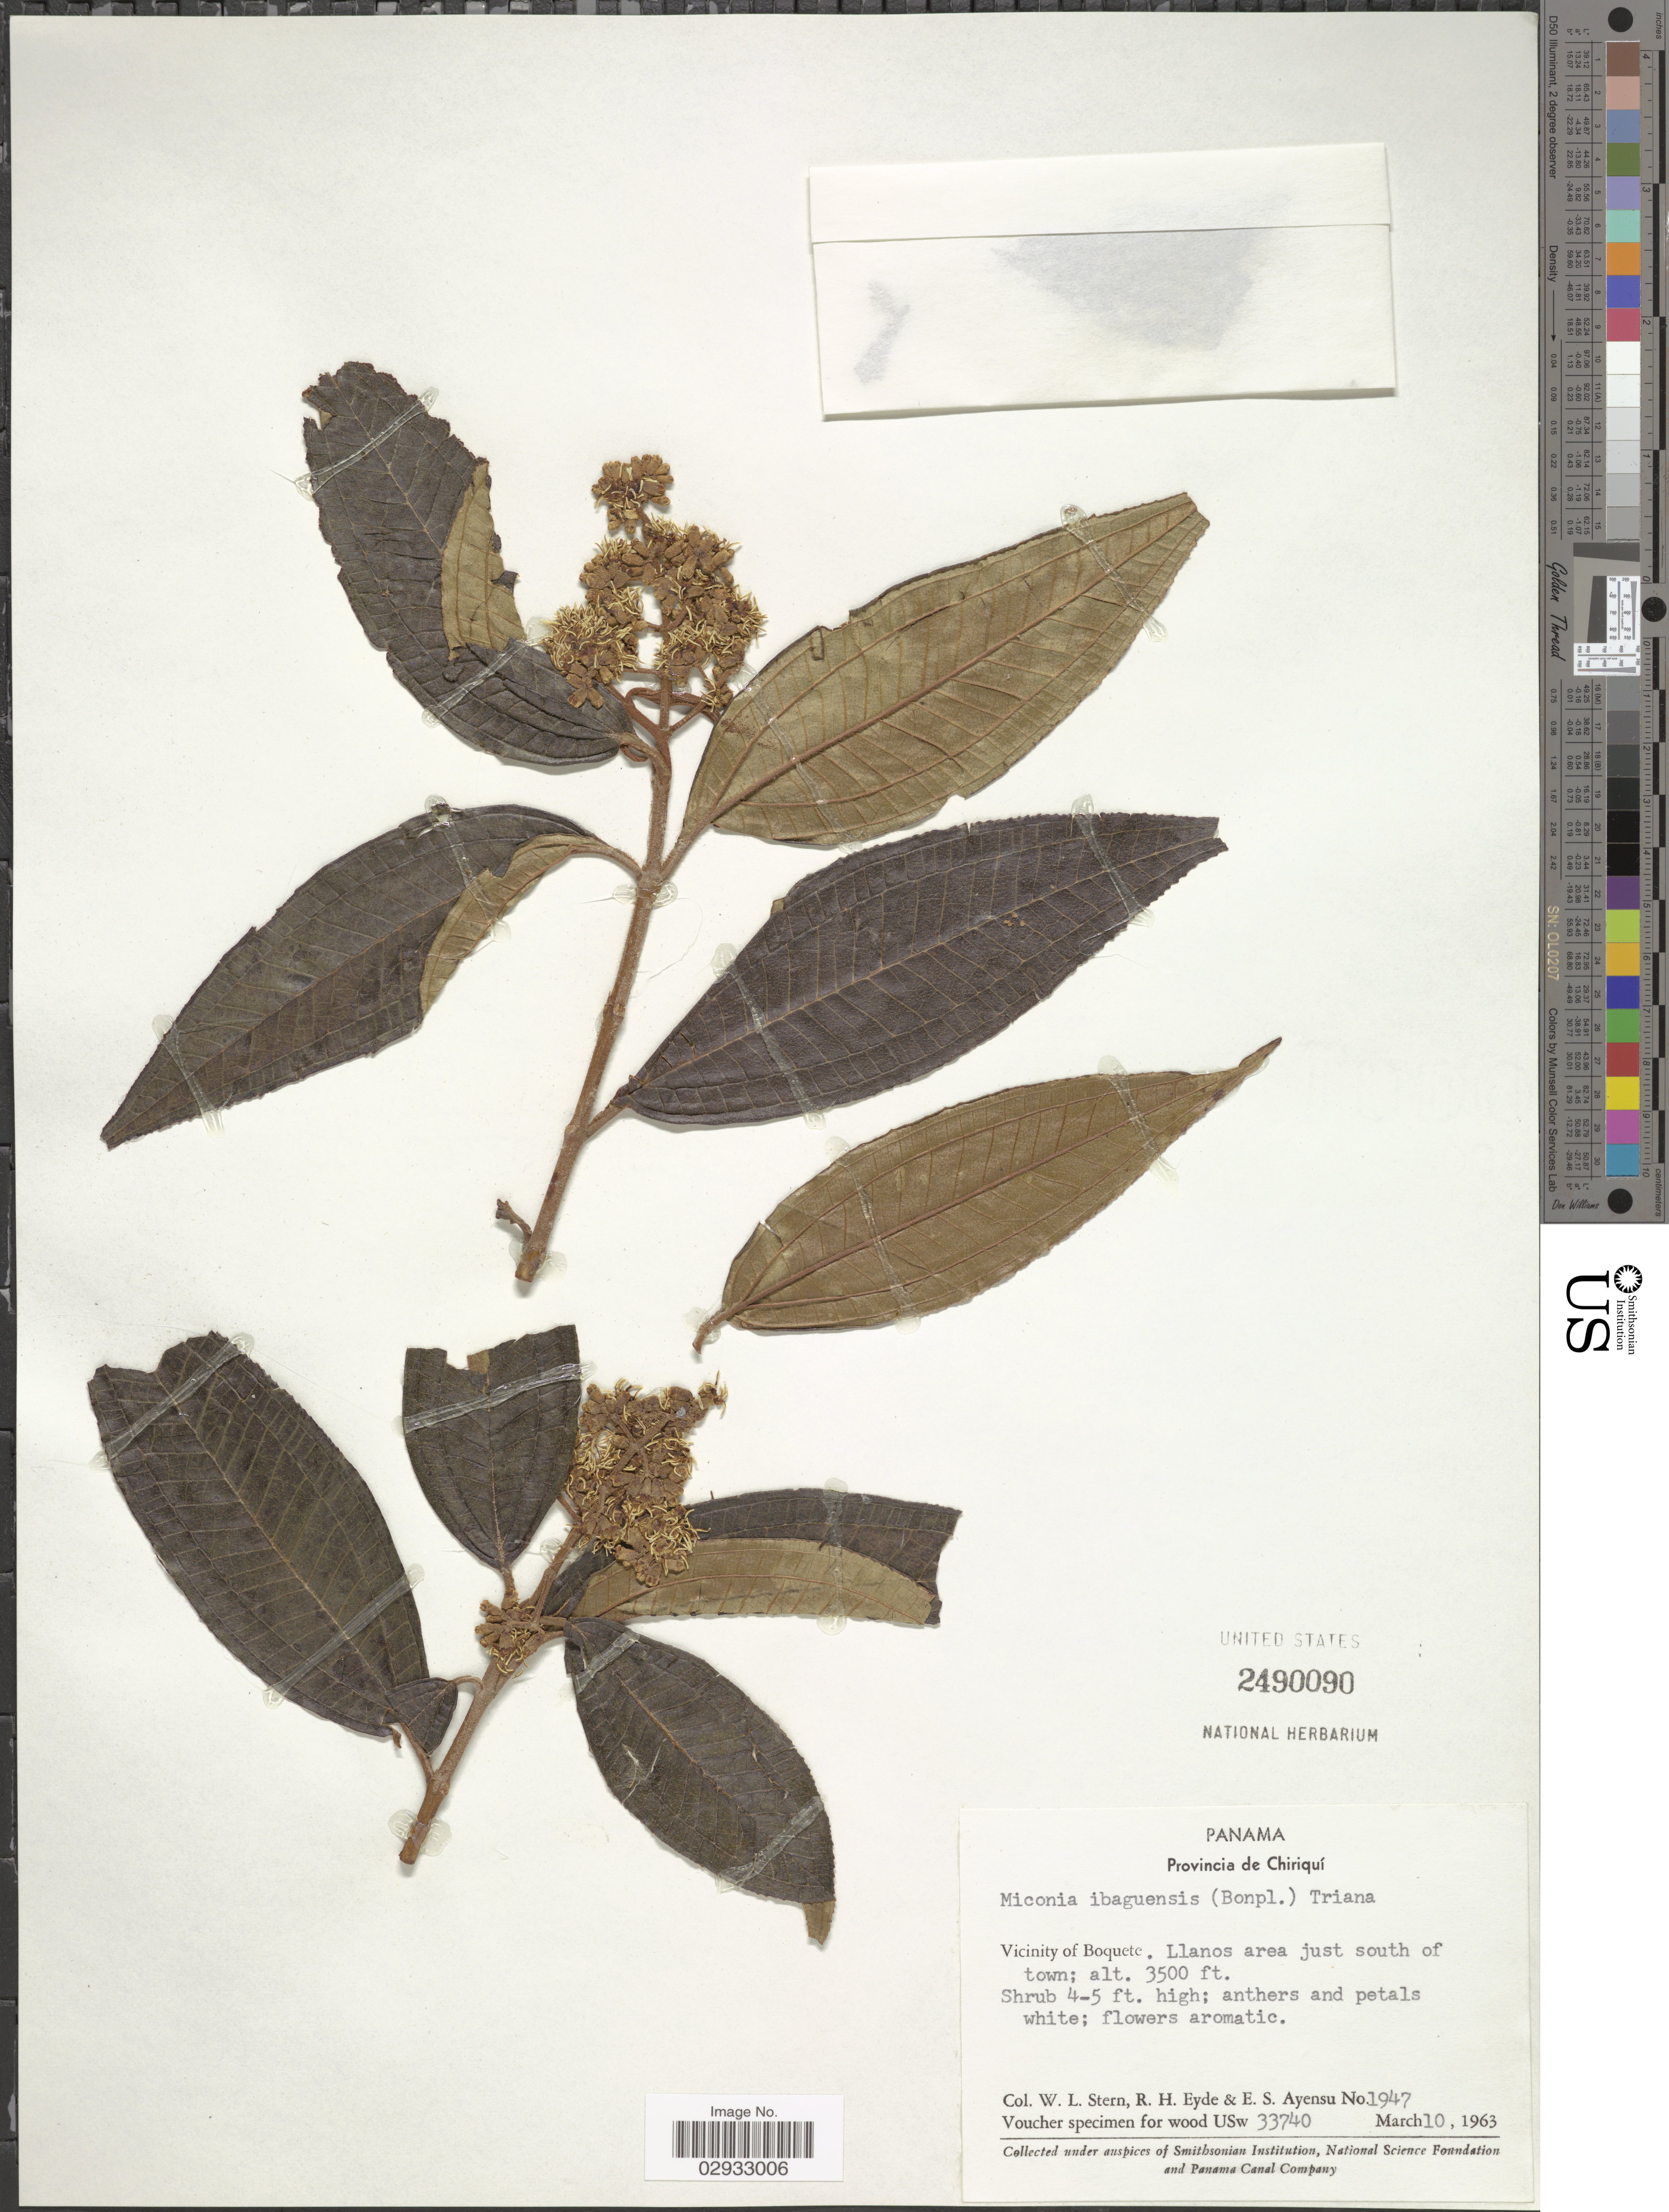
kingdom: Plantae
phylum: Tracheophyta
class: Magnoliopsida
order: Myrtales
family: Melastomataceae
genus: Miconia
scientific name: Miconia ibaguensis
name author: (Bonpl.) Triana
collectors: W. L. Stern, R. H. Eyde & E. S. Ayensu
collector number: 1947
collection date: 1963-03-10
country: Panama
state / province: Chiriqui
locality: Provincia de Chiriquí. Vicinity of Boquete. Llanos area just south of town.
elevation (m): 1067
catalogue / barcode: US 2490090